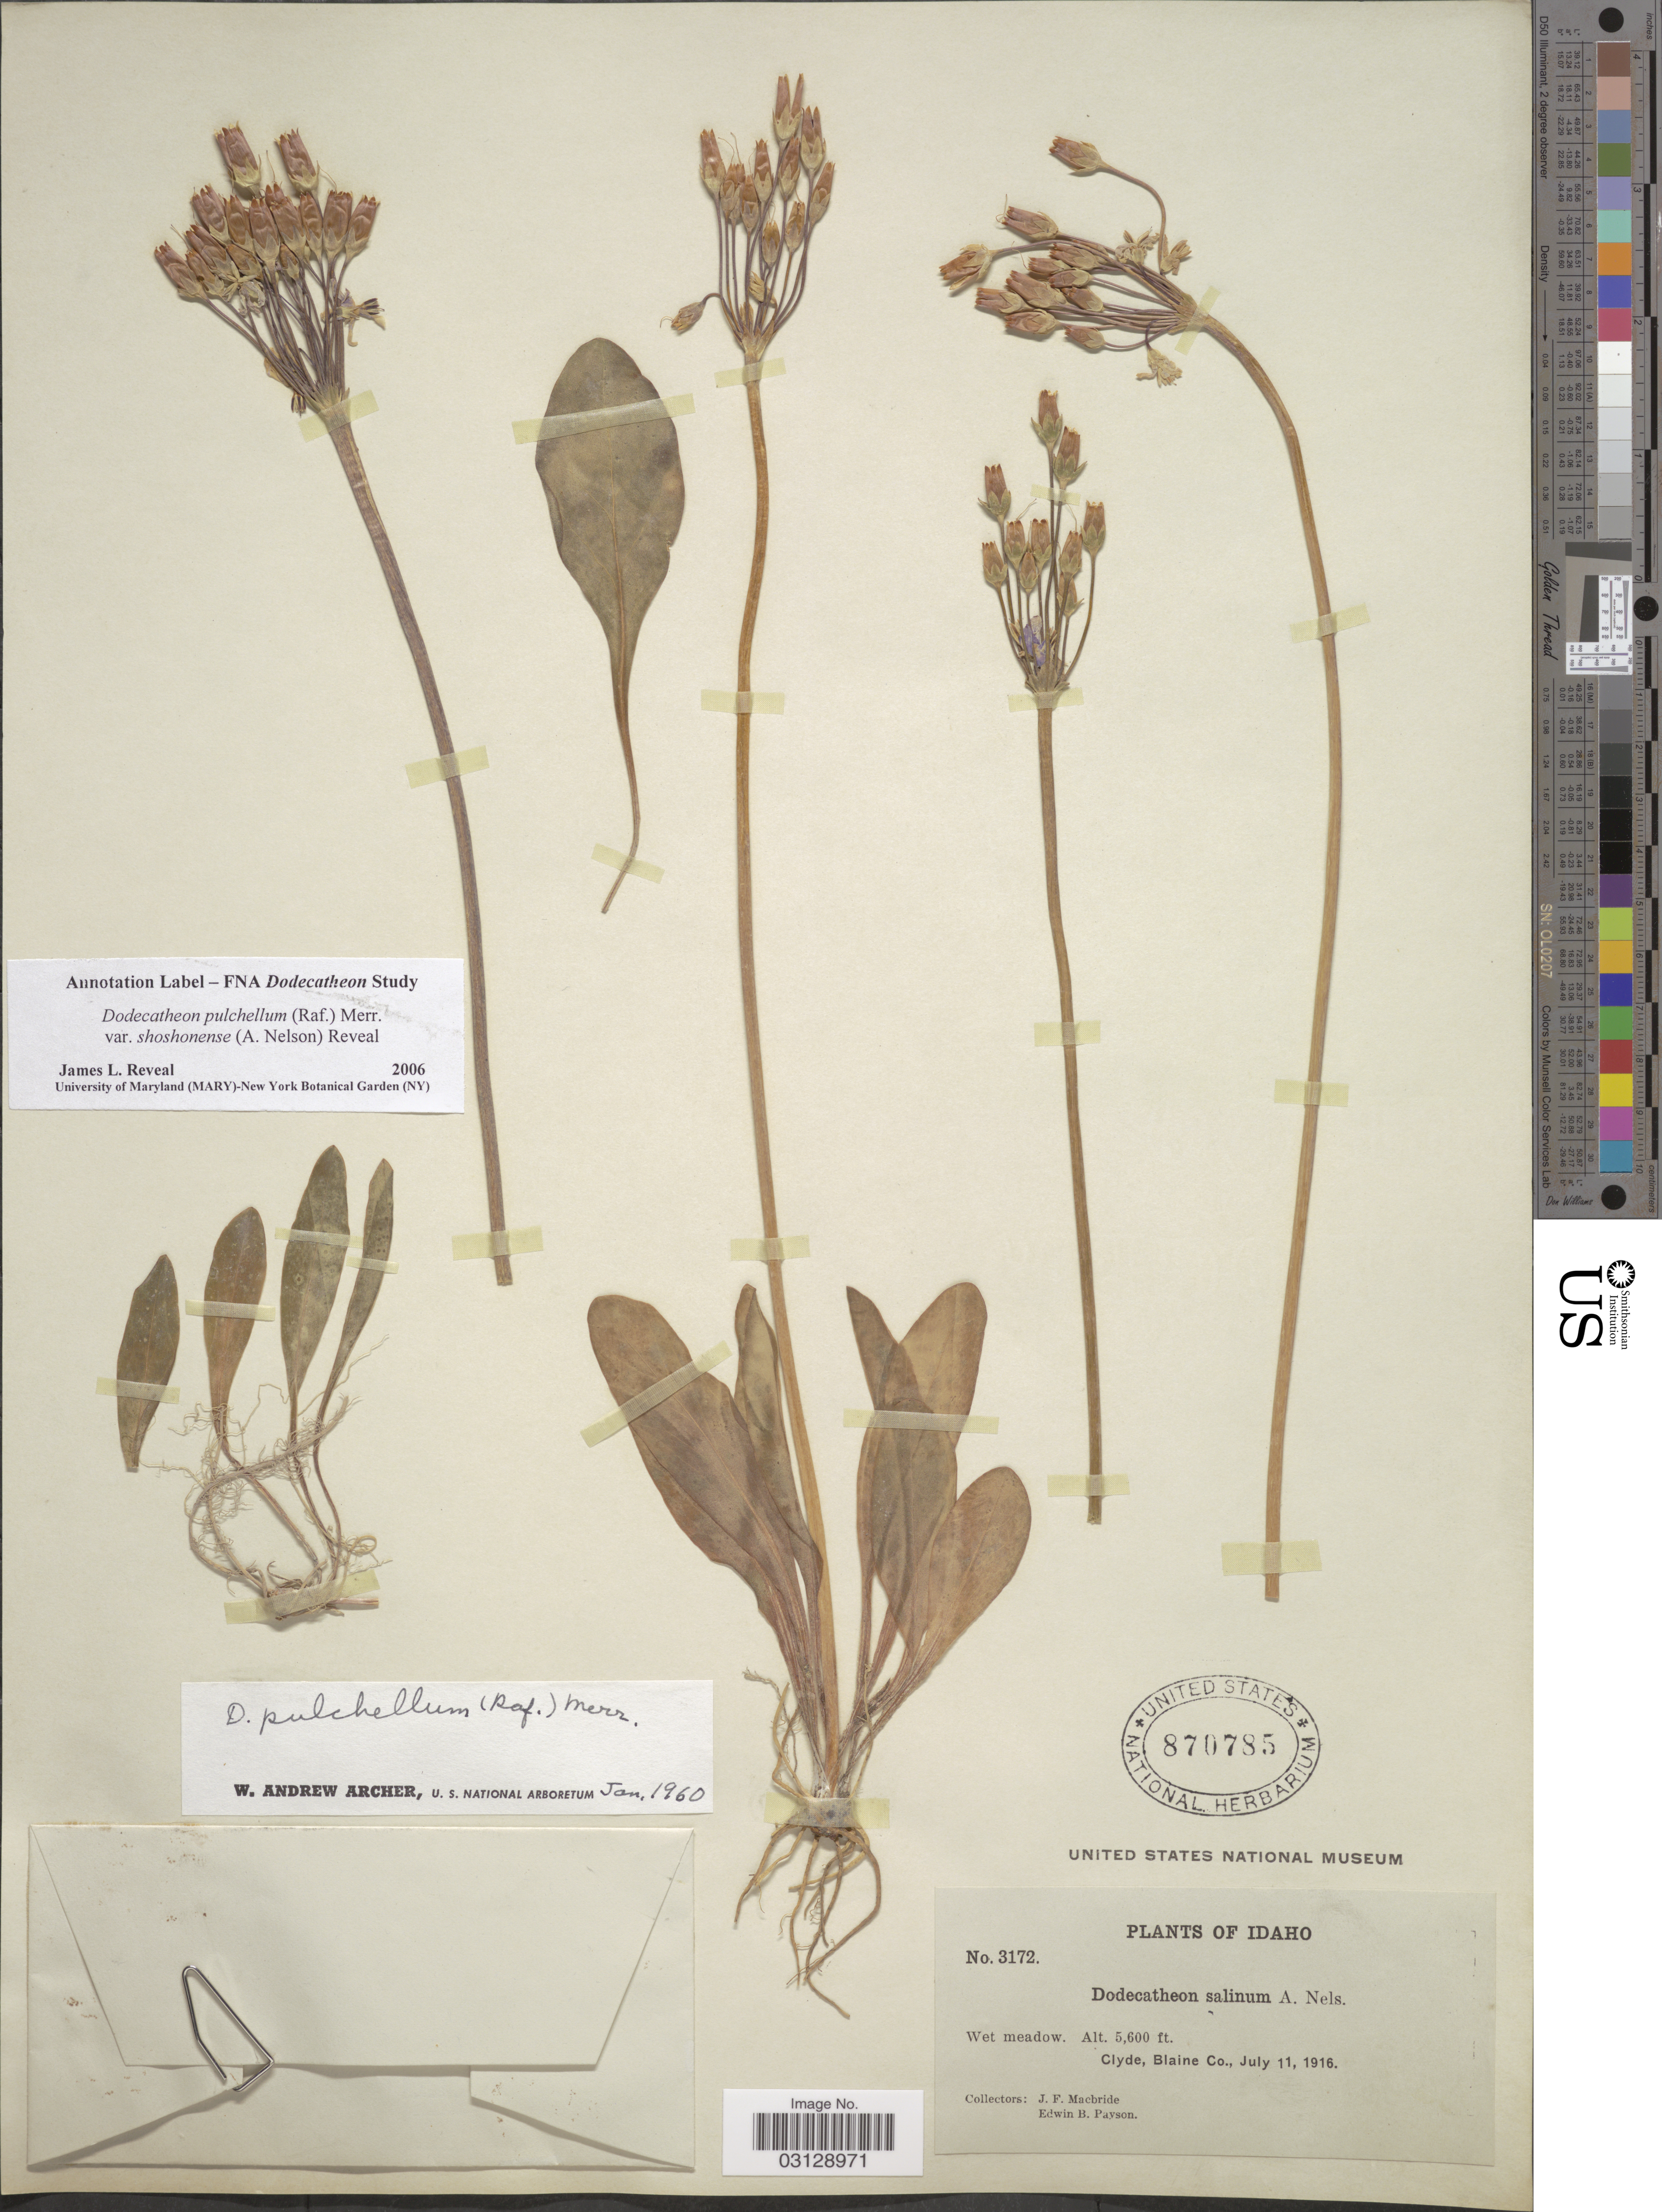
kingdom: Plantae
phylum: Tracheophyta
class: Magnoliopsida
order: Ericales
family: Primulaceae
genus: Dodecatheon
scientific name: Dodecatheon pulchellum var. shoshonense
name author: (A. Nelson) Reveal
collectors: J. F. Macbride & E. B. Payson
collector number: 3172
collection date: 1916-07-11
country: United States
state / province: Idaho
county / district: Blaine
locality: Clyde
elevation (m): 1707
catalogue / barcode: US 870785